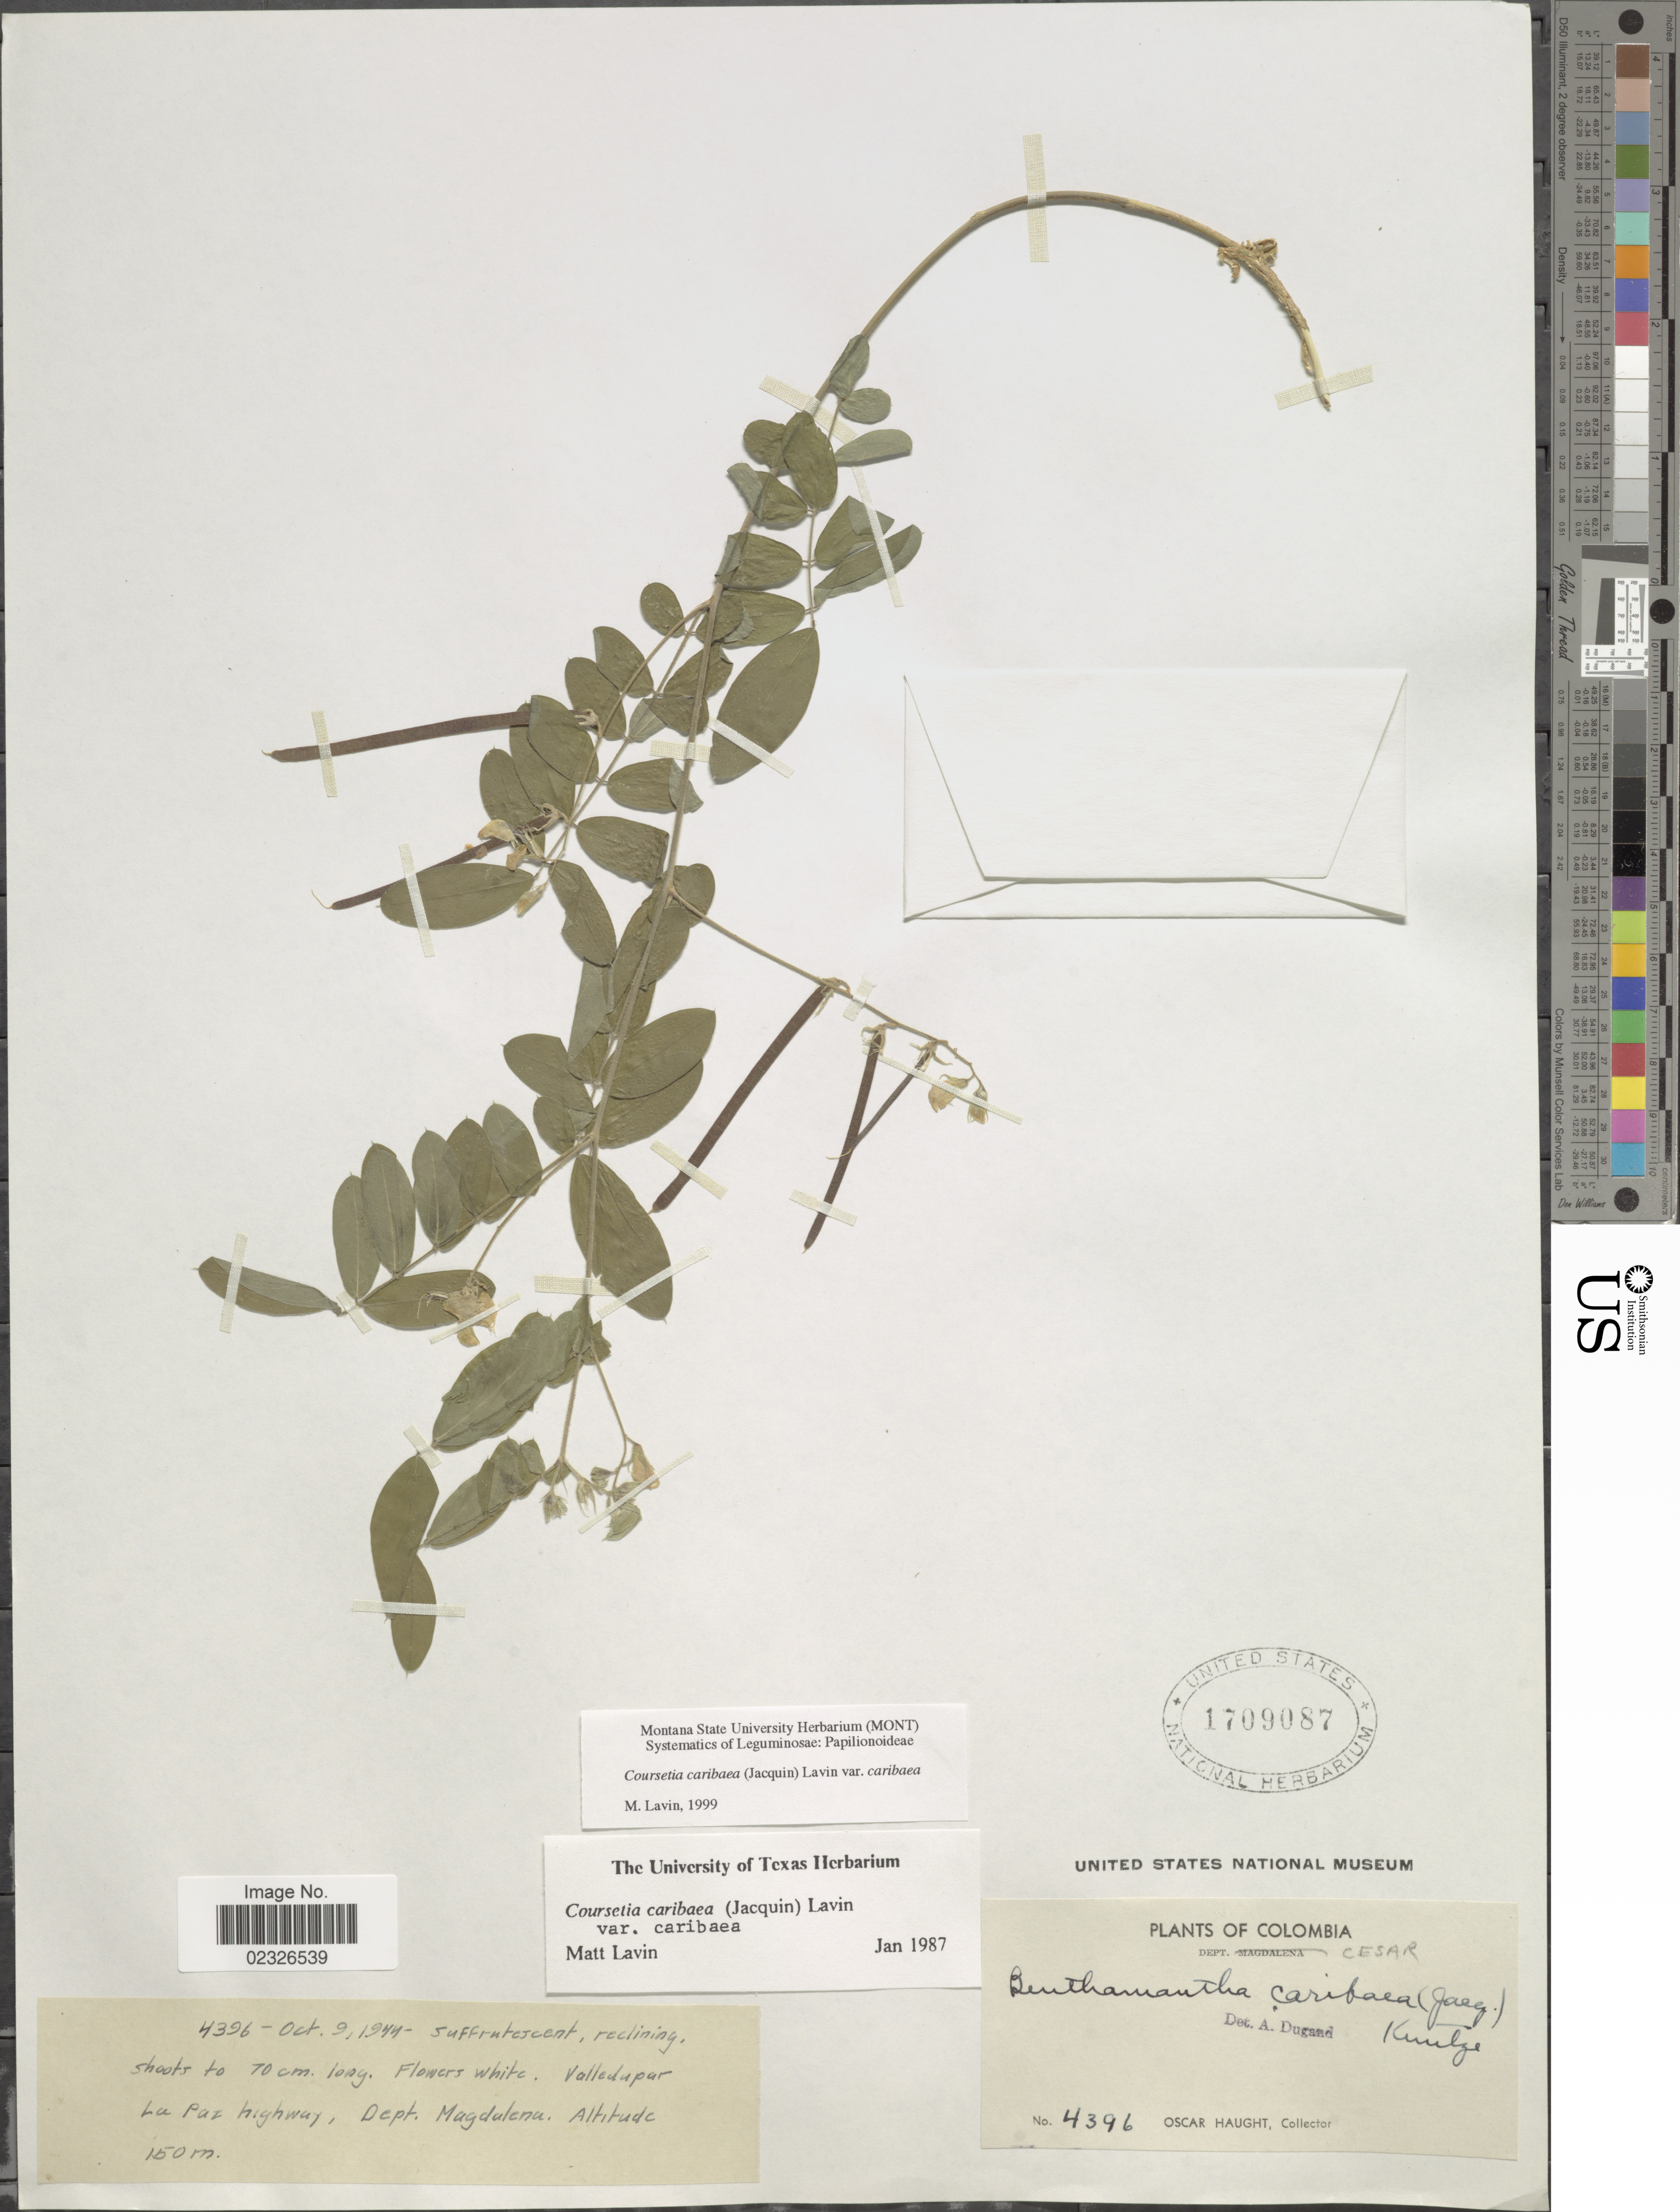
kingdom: Plantae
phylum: Tracheophyta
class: Magnoliopsida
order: Fabales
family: Fabaceae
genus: Coursetia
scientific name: Coursetia caribaea var. caribaea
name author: (Jacq.) Lavin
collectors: O. L. Haught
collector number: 4396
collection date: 1944-10-09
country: Colombia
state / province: Cesar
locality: La Paz highway. Dept. Magdalena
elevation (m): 150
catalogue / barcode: US 1709087